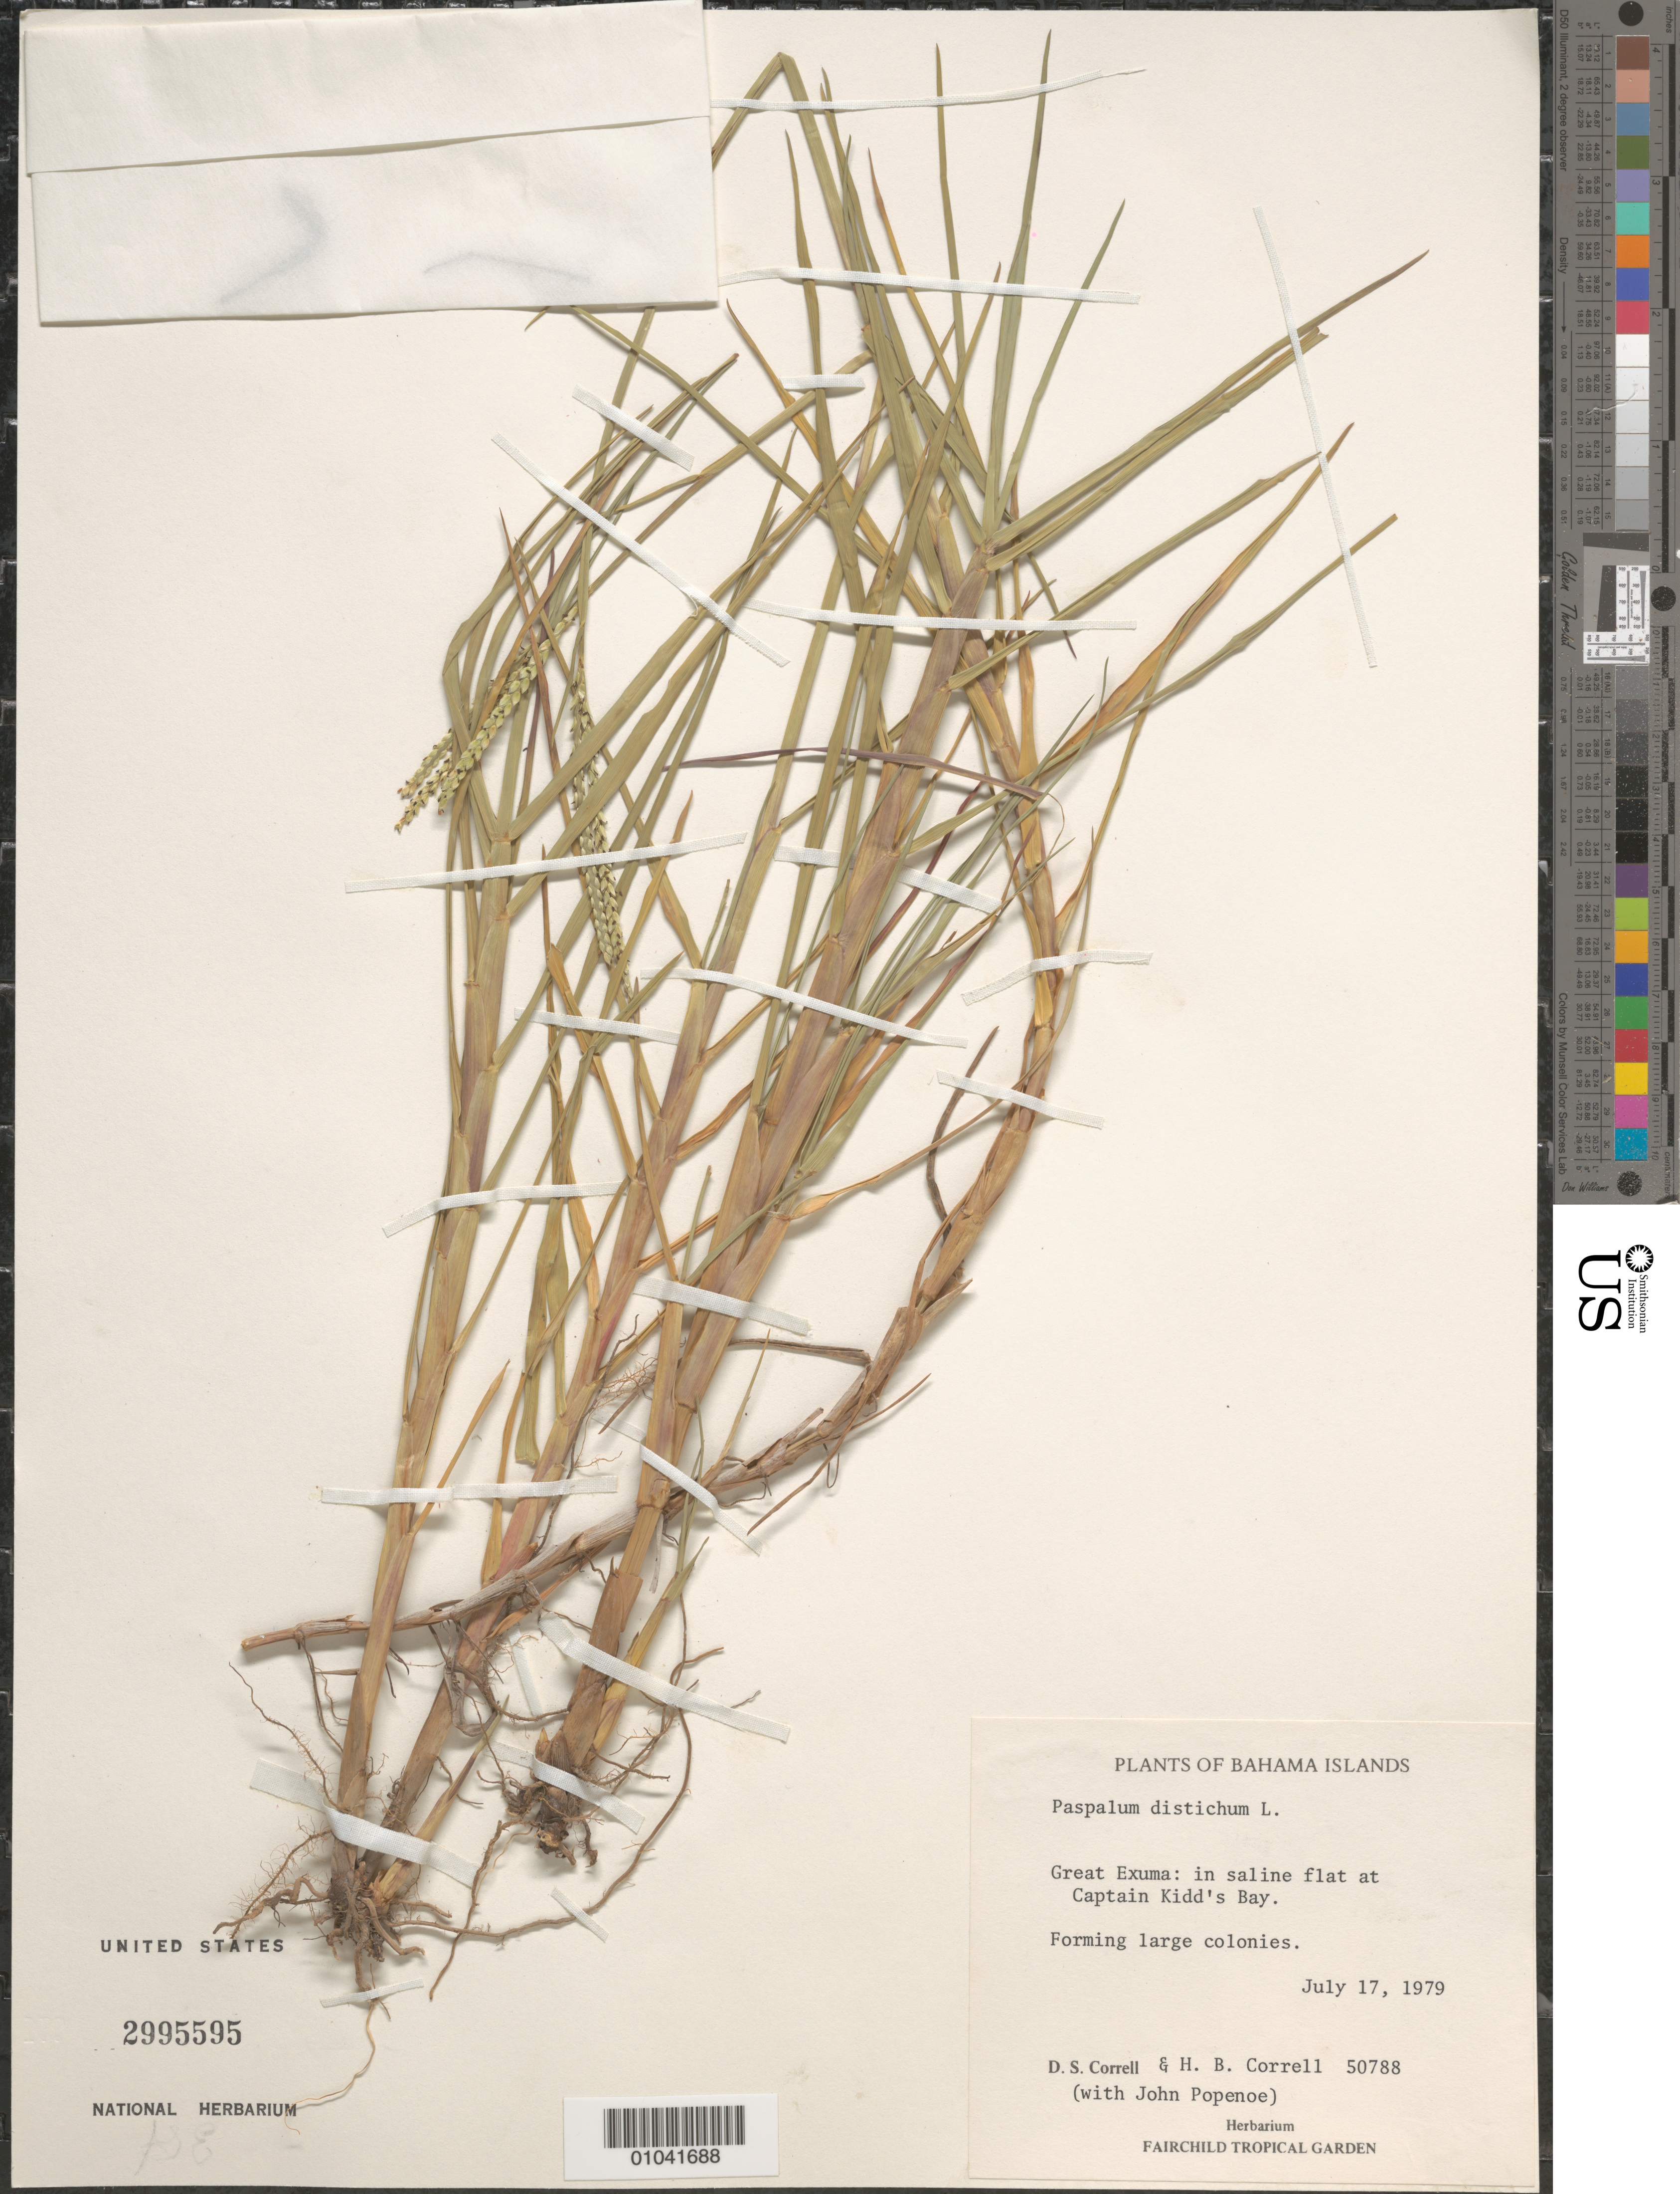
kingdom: Plantae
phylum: Tracheophyta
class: Liliopsida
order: Poales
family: Poaceae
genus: Paspalum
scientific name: Paspalum distichum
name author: L.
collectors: D. S. Correll, H. Correll & J. Popenoe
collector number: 50788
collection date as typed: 17 Jul 1979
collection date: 1979-07-17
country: Bahamas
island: Great Exuma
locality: Captain Kidd's Bay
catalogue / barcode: US 2995595